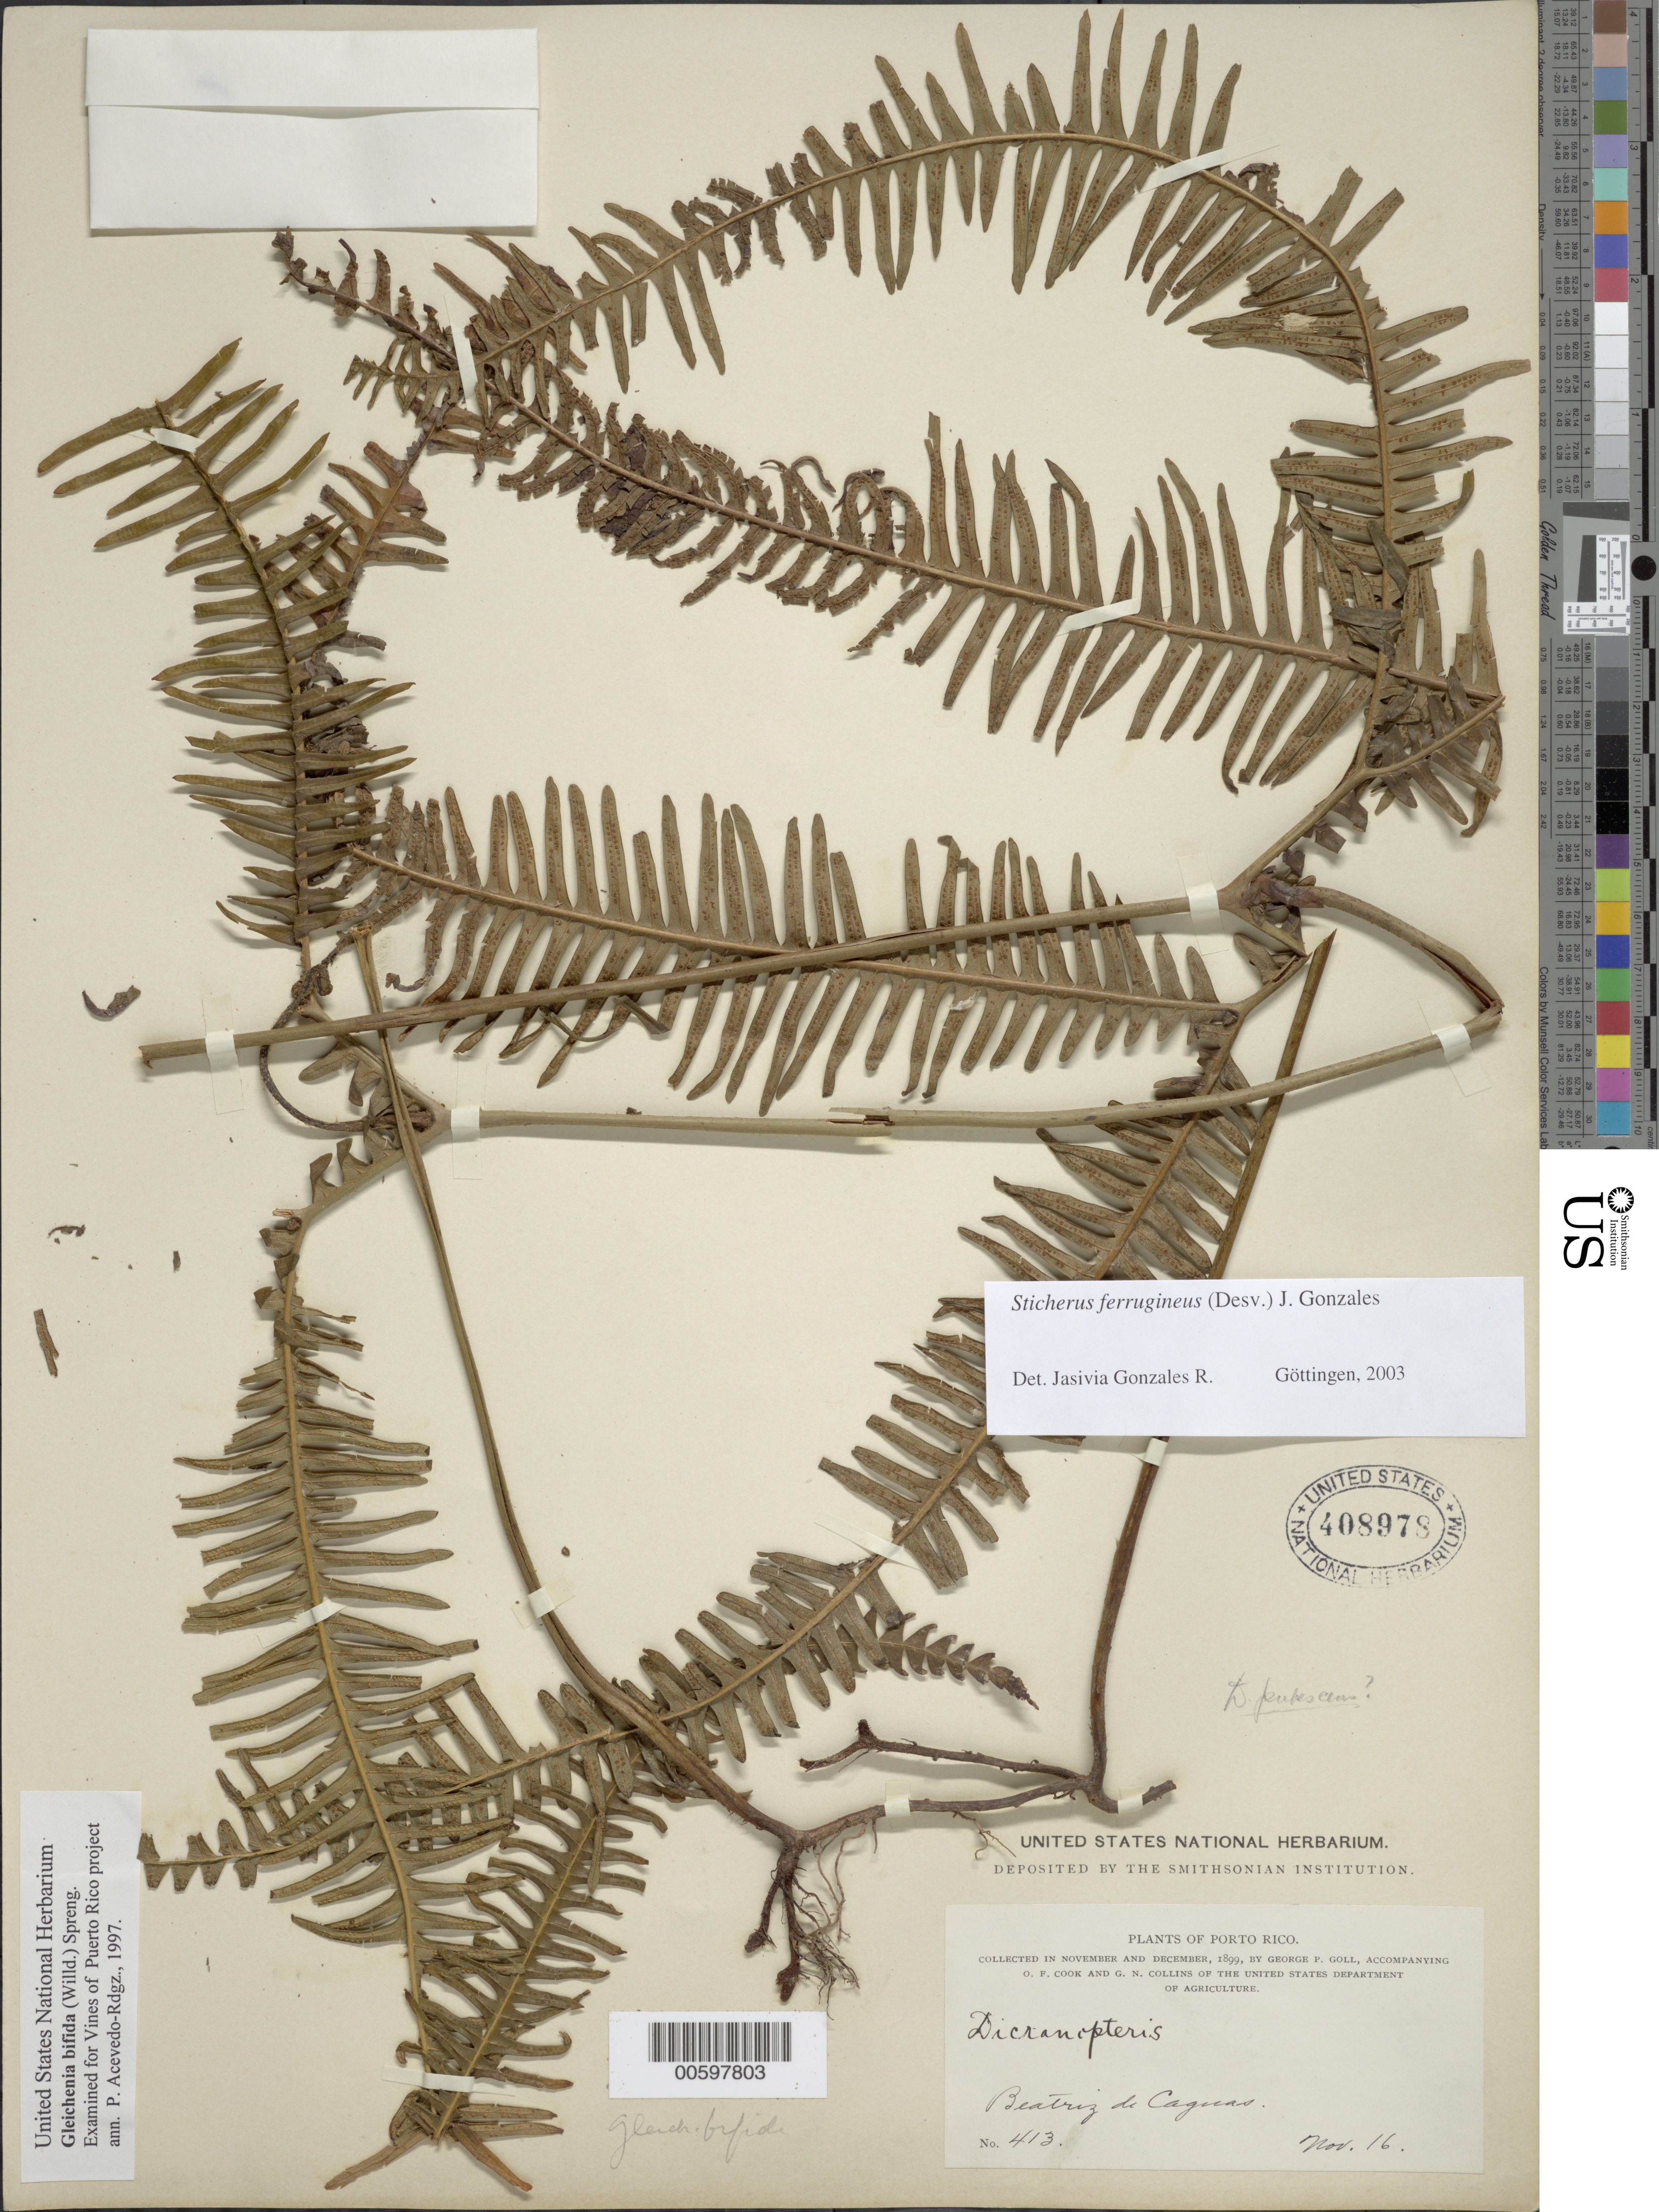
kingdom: Plantae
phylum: Tracheophyta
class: Polypodiopsida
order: Gleicheniales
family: Gleicheniaceae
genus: Sticherus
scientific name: Sticherus ferrugineus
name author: (Desv.) J. Gonzales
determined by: Gonzales, J.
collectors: G. Goll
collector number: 413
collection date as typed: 16 Nov 1899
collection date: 1899-11-16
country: Puerto Rico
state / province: Caguas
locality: Beatriz de Caguas.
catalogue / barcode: US 408978